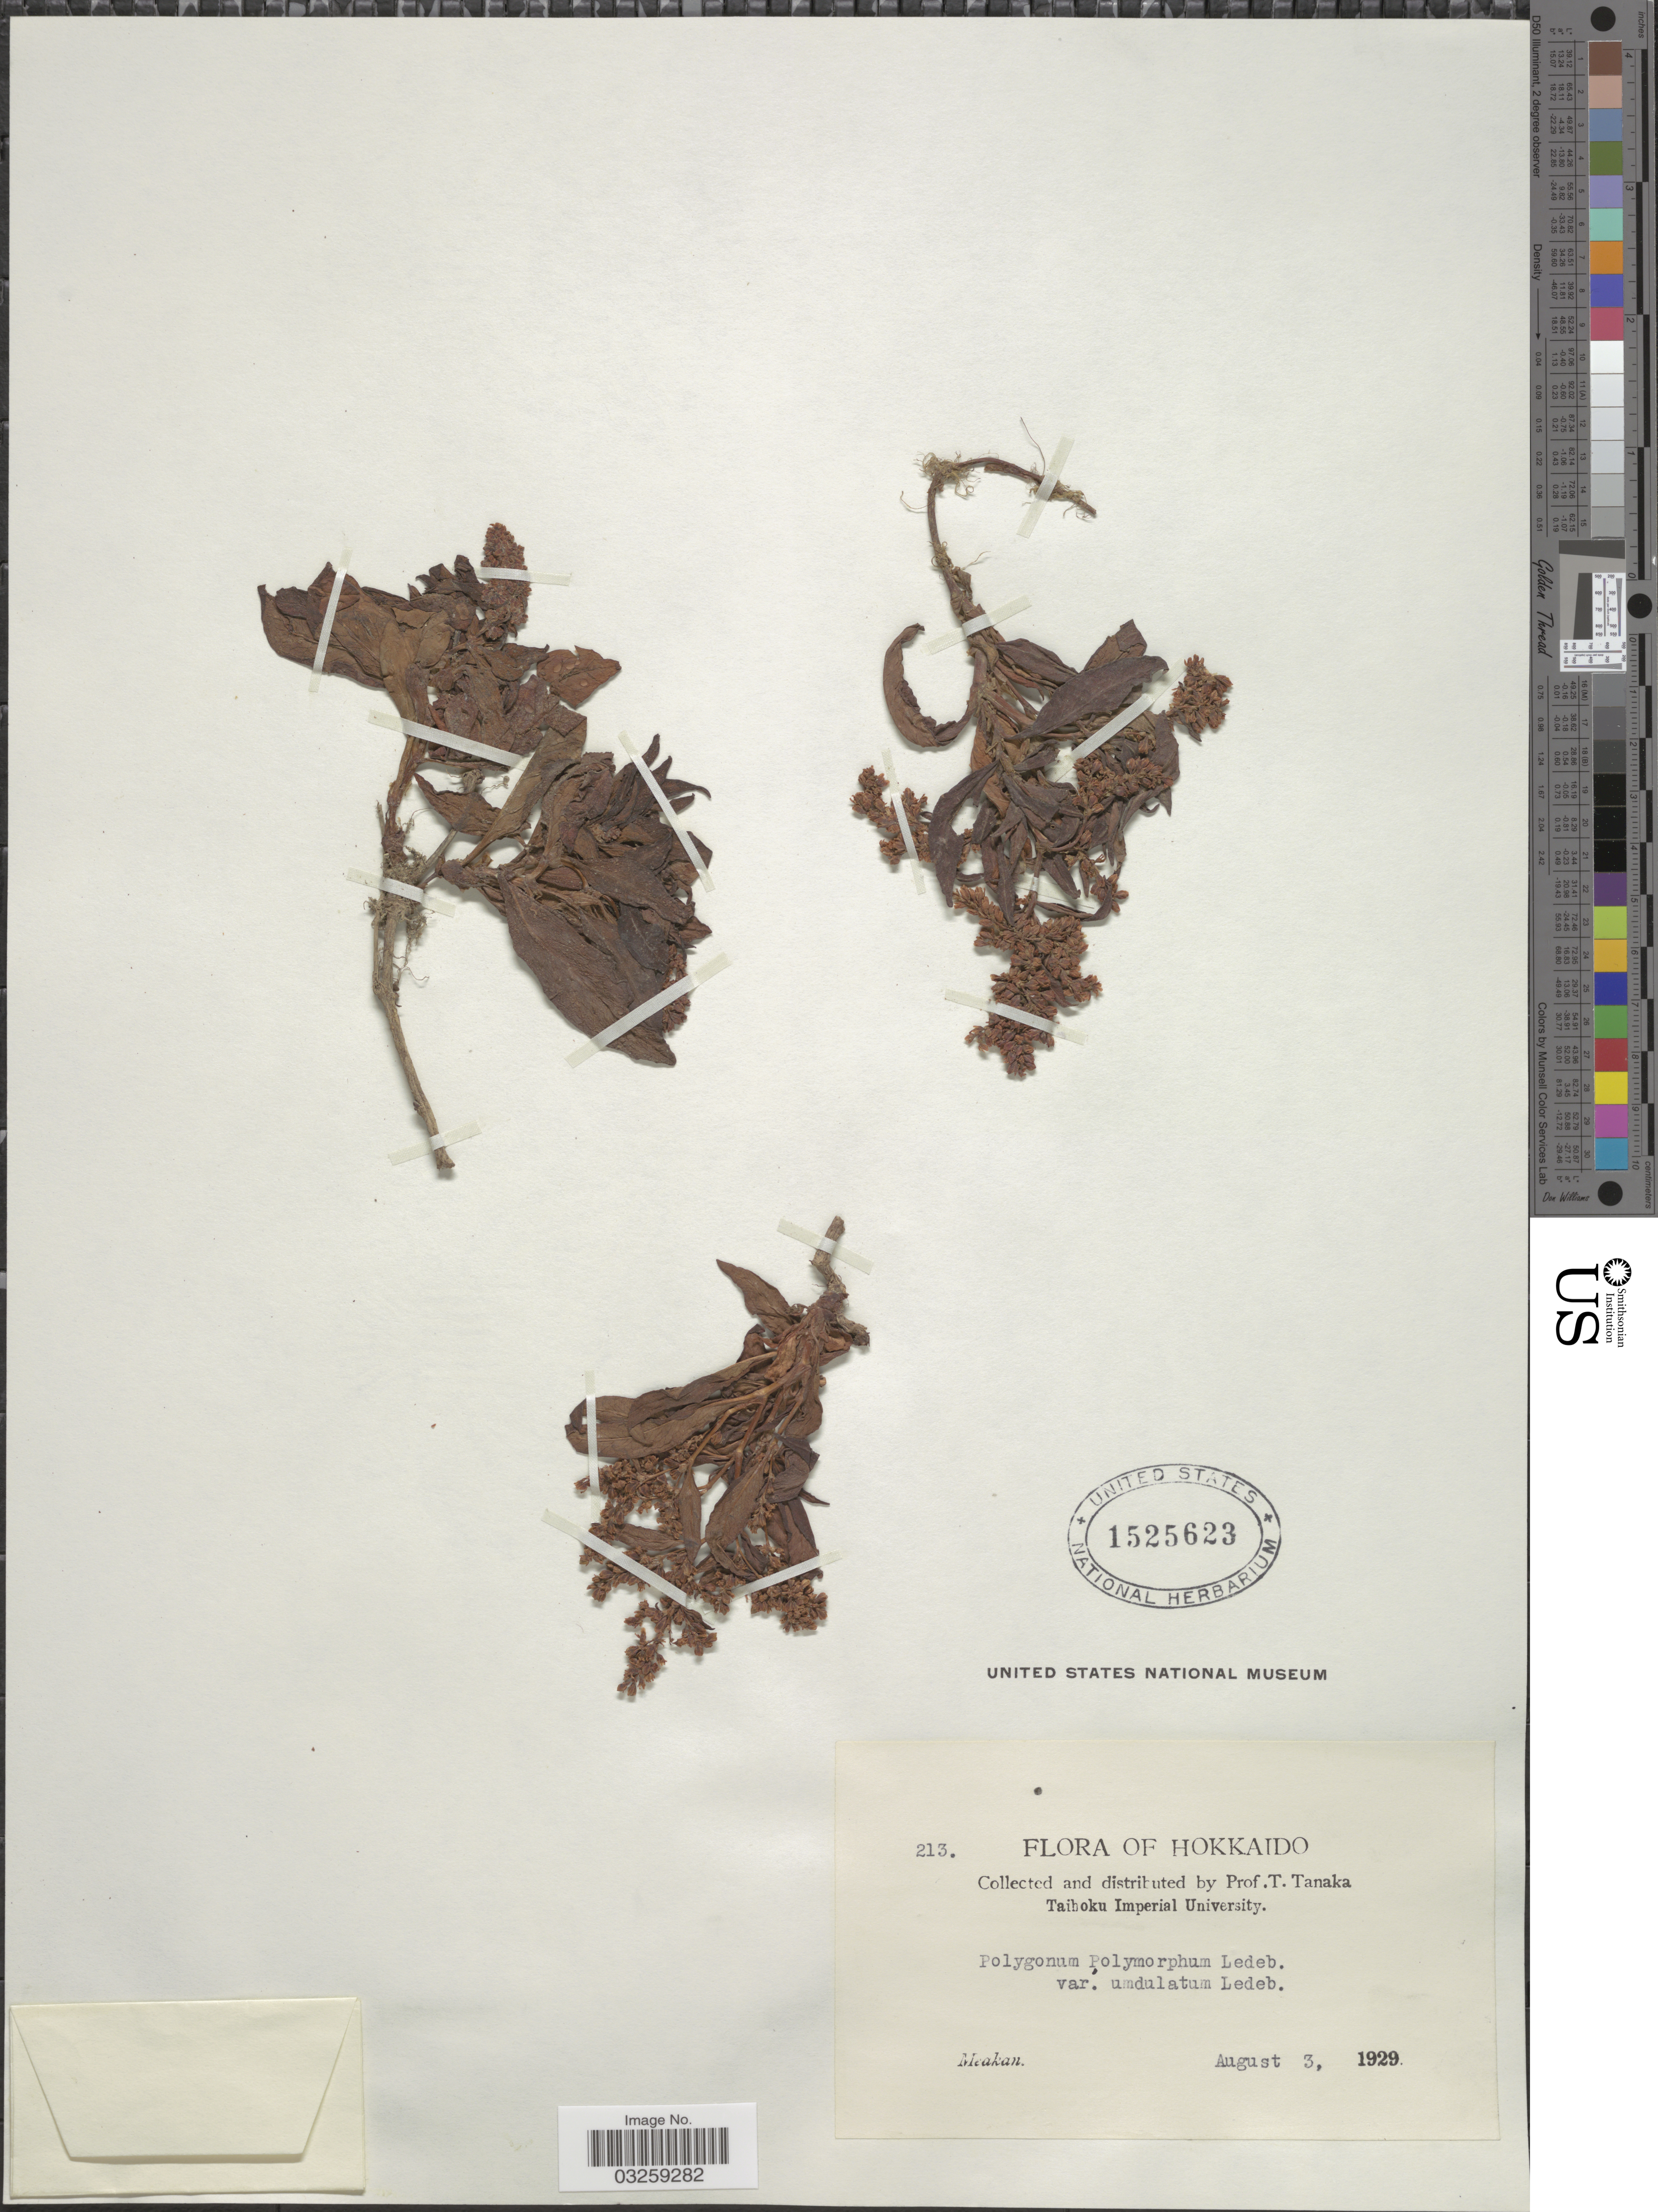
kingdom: Plantae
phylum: Tracheophyta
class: Magnoliopsida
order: Caryophyllales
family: Polygonaceae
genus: Koenigia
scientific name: Koenigia sp.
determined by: Strong, Mark T., (BOT), Smithsonian Institution - National Museum of Natural History (UNITED STATES)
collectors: T. Tanaka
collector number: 213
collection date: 1929-08-03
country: Japan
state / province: Hokkaidō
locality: Meakan.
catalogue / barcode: US 1525623